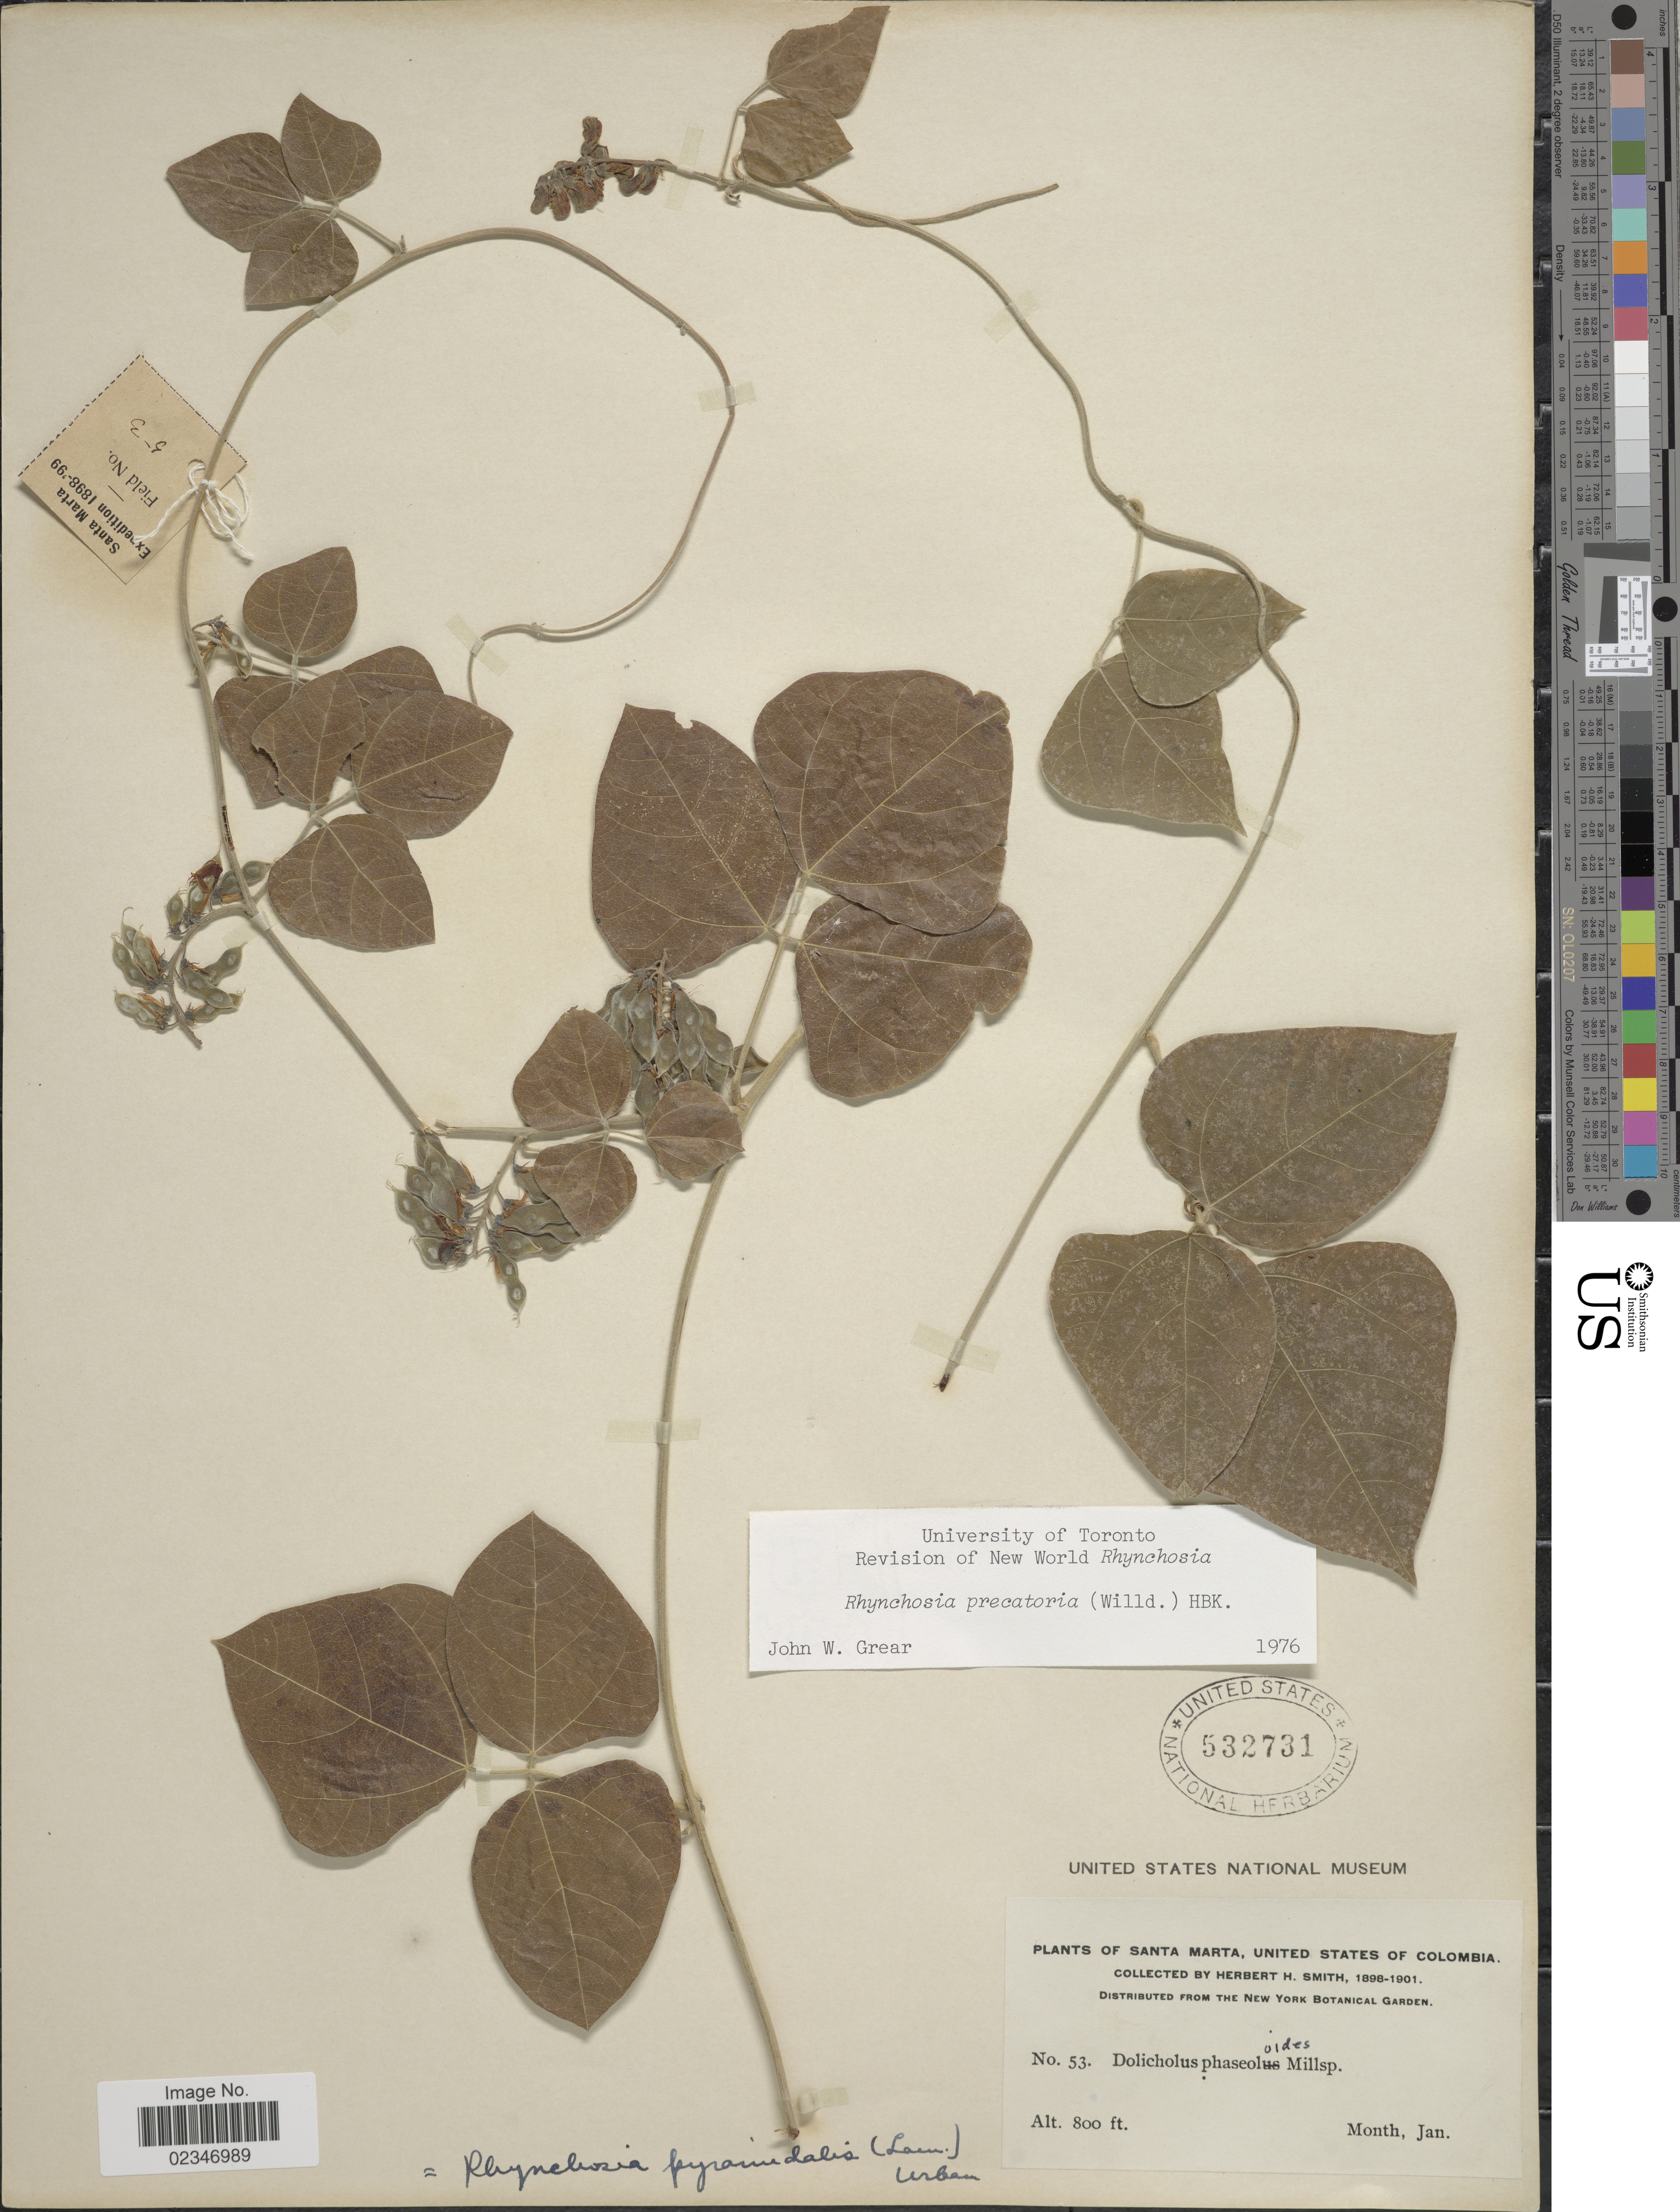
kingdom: Plantae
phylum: Tracheophyta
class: Magnoliopsida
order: Fabales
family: Fabaceae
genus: Rhynchosia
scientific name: Rhynchosia precatoria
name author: (Willd.) DC.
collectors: Herbert H. Smith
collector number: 53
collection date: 1898-01/1901-01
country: Colombia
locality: Santa Marta, United States of Colombia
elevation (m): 244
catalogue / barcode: US 532731